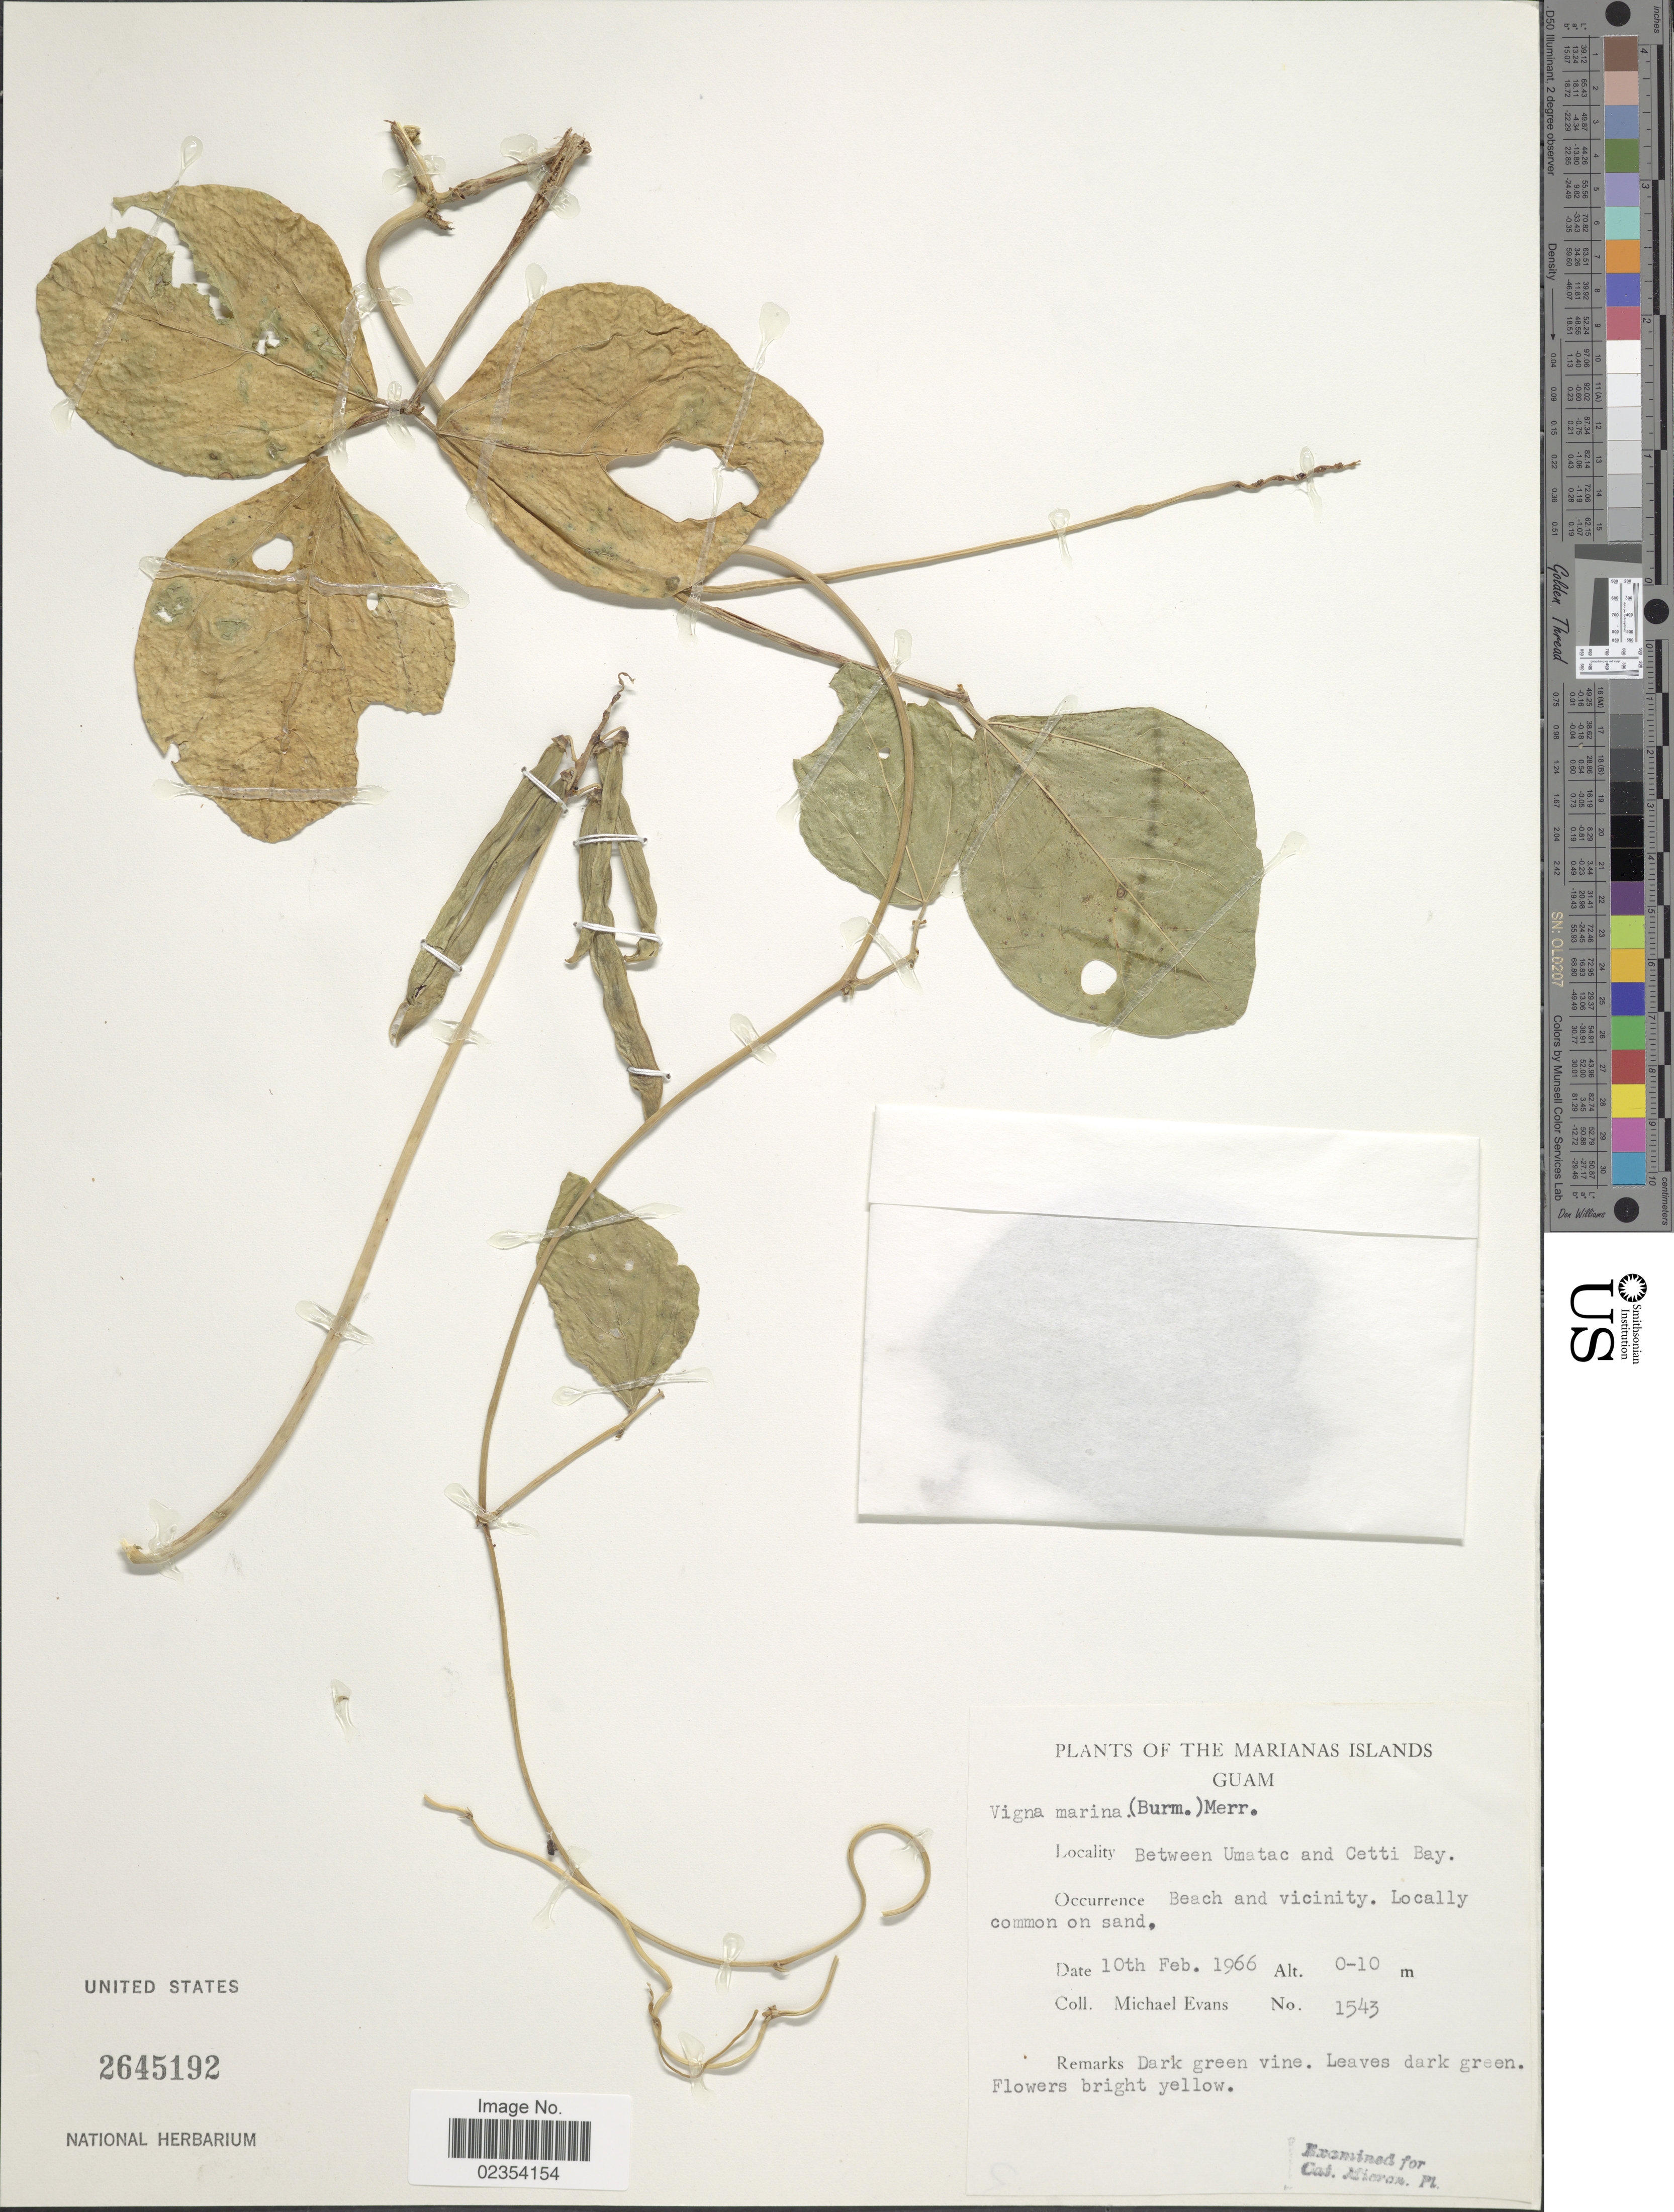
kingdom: Plantae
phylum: Tracheophyta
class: Magnoliopsida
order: Fabales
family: Fabaceae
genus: Vigna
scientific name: Vigna marina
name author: (Burm.) Merr.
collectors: M. Evans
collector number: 1543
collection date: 1966-02-10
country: Guam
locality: The Mariana Islands, between Umatac and Cetti Bay, Beach and vicinity.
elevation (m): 0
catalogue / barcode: US 2645192